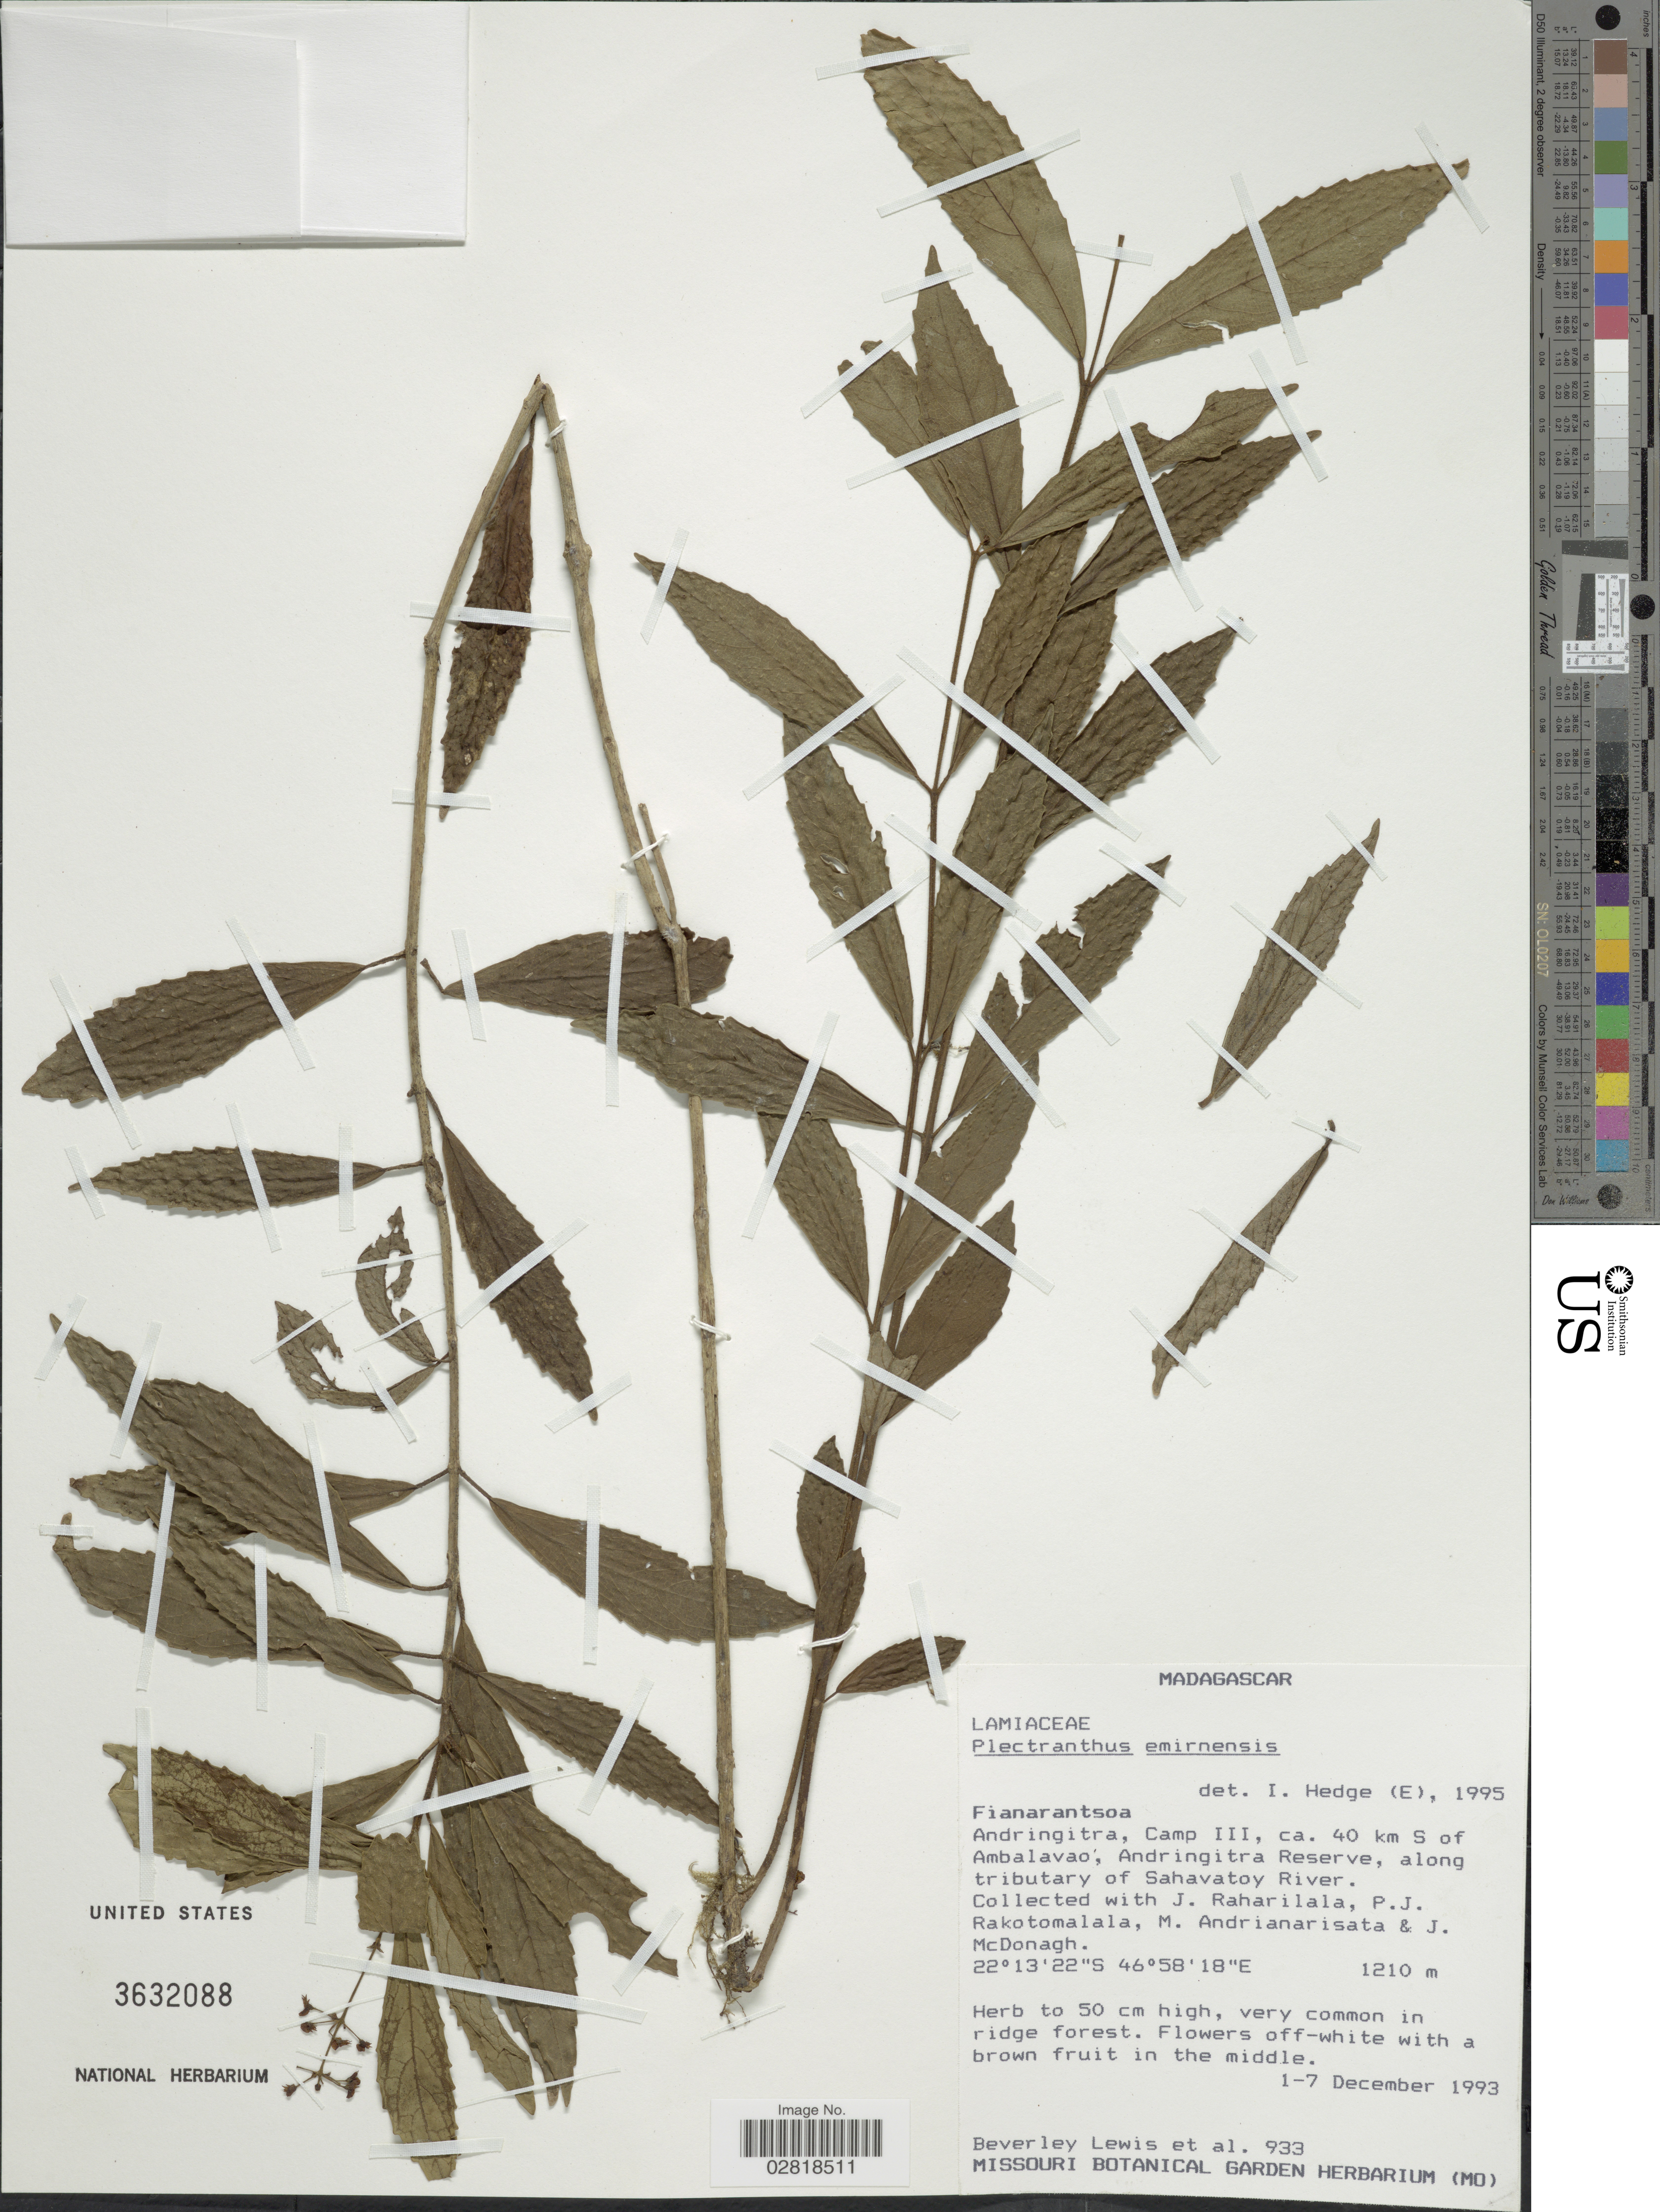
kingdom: Plantae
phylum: Tracheophyta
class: Magnoliopsida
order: Lamiales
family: Lamiaceae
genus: Plectranthus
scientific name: Plectranthus emirnensis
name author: (Baker) Hedge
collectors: B. A. Lewis, J. I. Raharilala, P. Rakotomalala, M. Andrianarisata & J. McDonagh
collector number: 933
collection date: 1993-12-01/1993-12-07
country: Madagascar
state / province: Ihorombe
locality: Fianarantsoa. Andringitra, Camp III, ca. 40 km S of Ambalavao; Andringitra Reserve, along tributary of Sahavatoy River.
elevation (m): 1210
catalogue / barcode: US 3632088